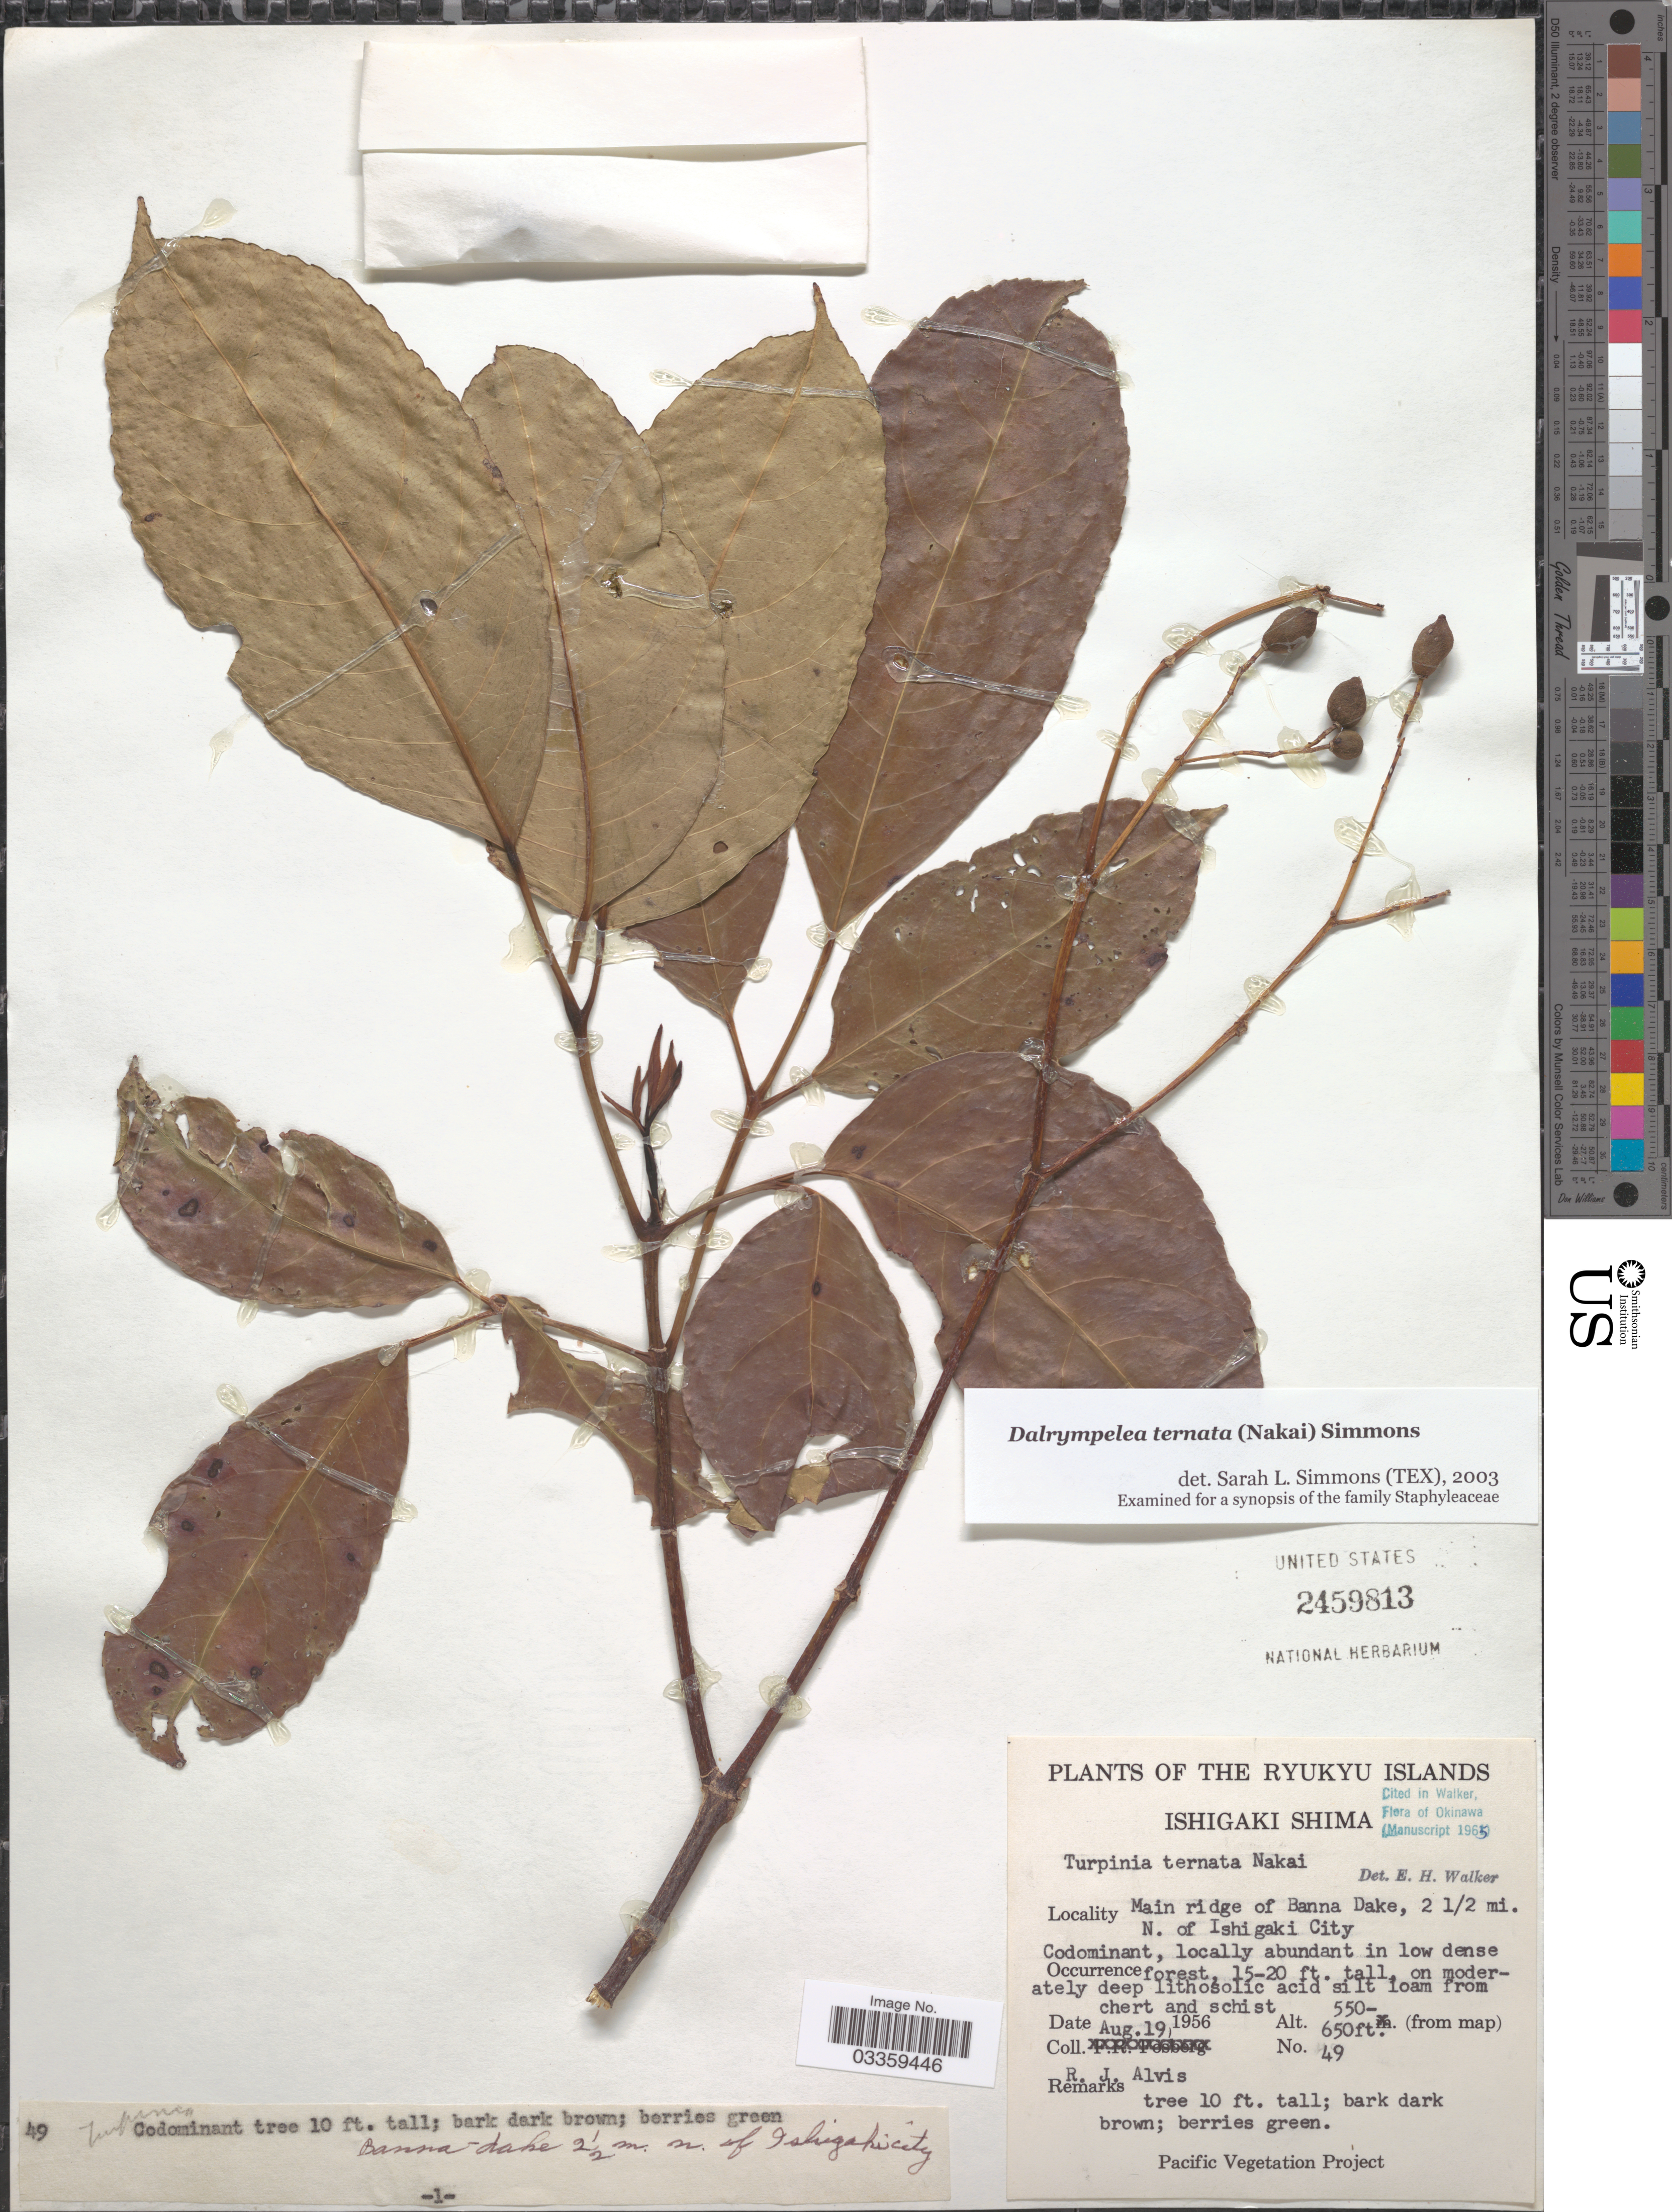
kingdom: Plantae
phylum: Tracheophyta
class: Magnoliopsida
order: Crossosomatales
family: Staphyleaceae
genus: Turpinia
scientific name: Turpinia ternata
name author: Nakai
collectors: R. Alvis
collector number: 49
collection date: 1956-08-19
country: Japan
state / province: Okinawa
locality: Ryukyu Islands. Ishigaki Shima. Main ridge of Banna Dake, 2½ mi. N. of Ishigaki City.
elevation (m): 168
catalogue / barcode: US 2459813